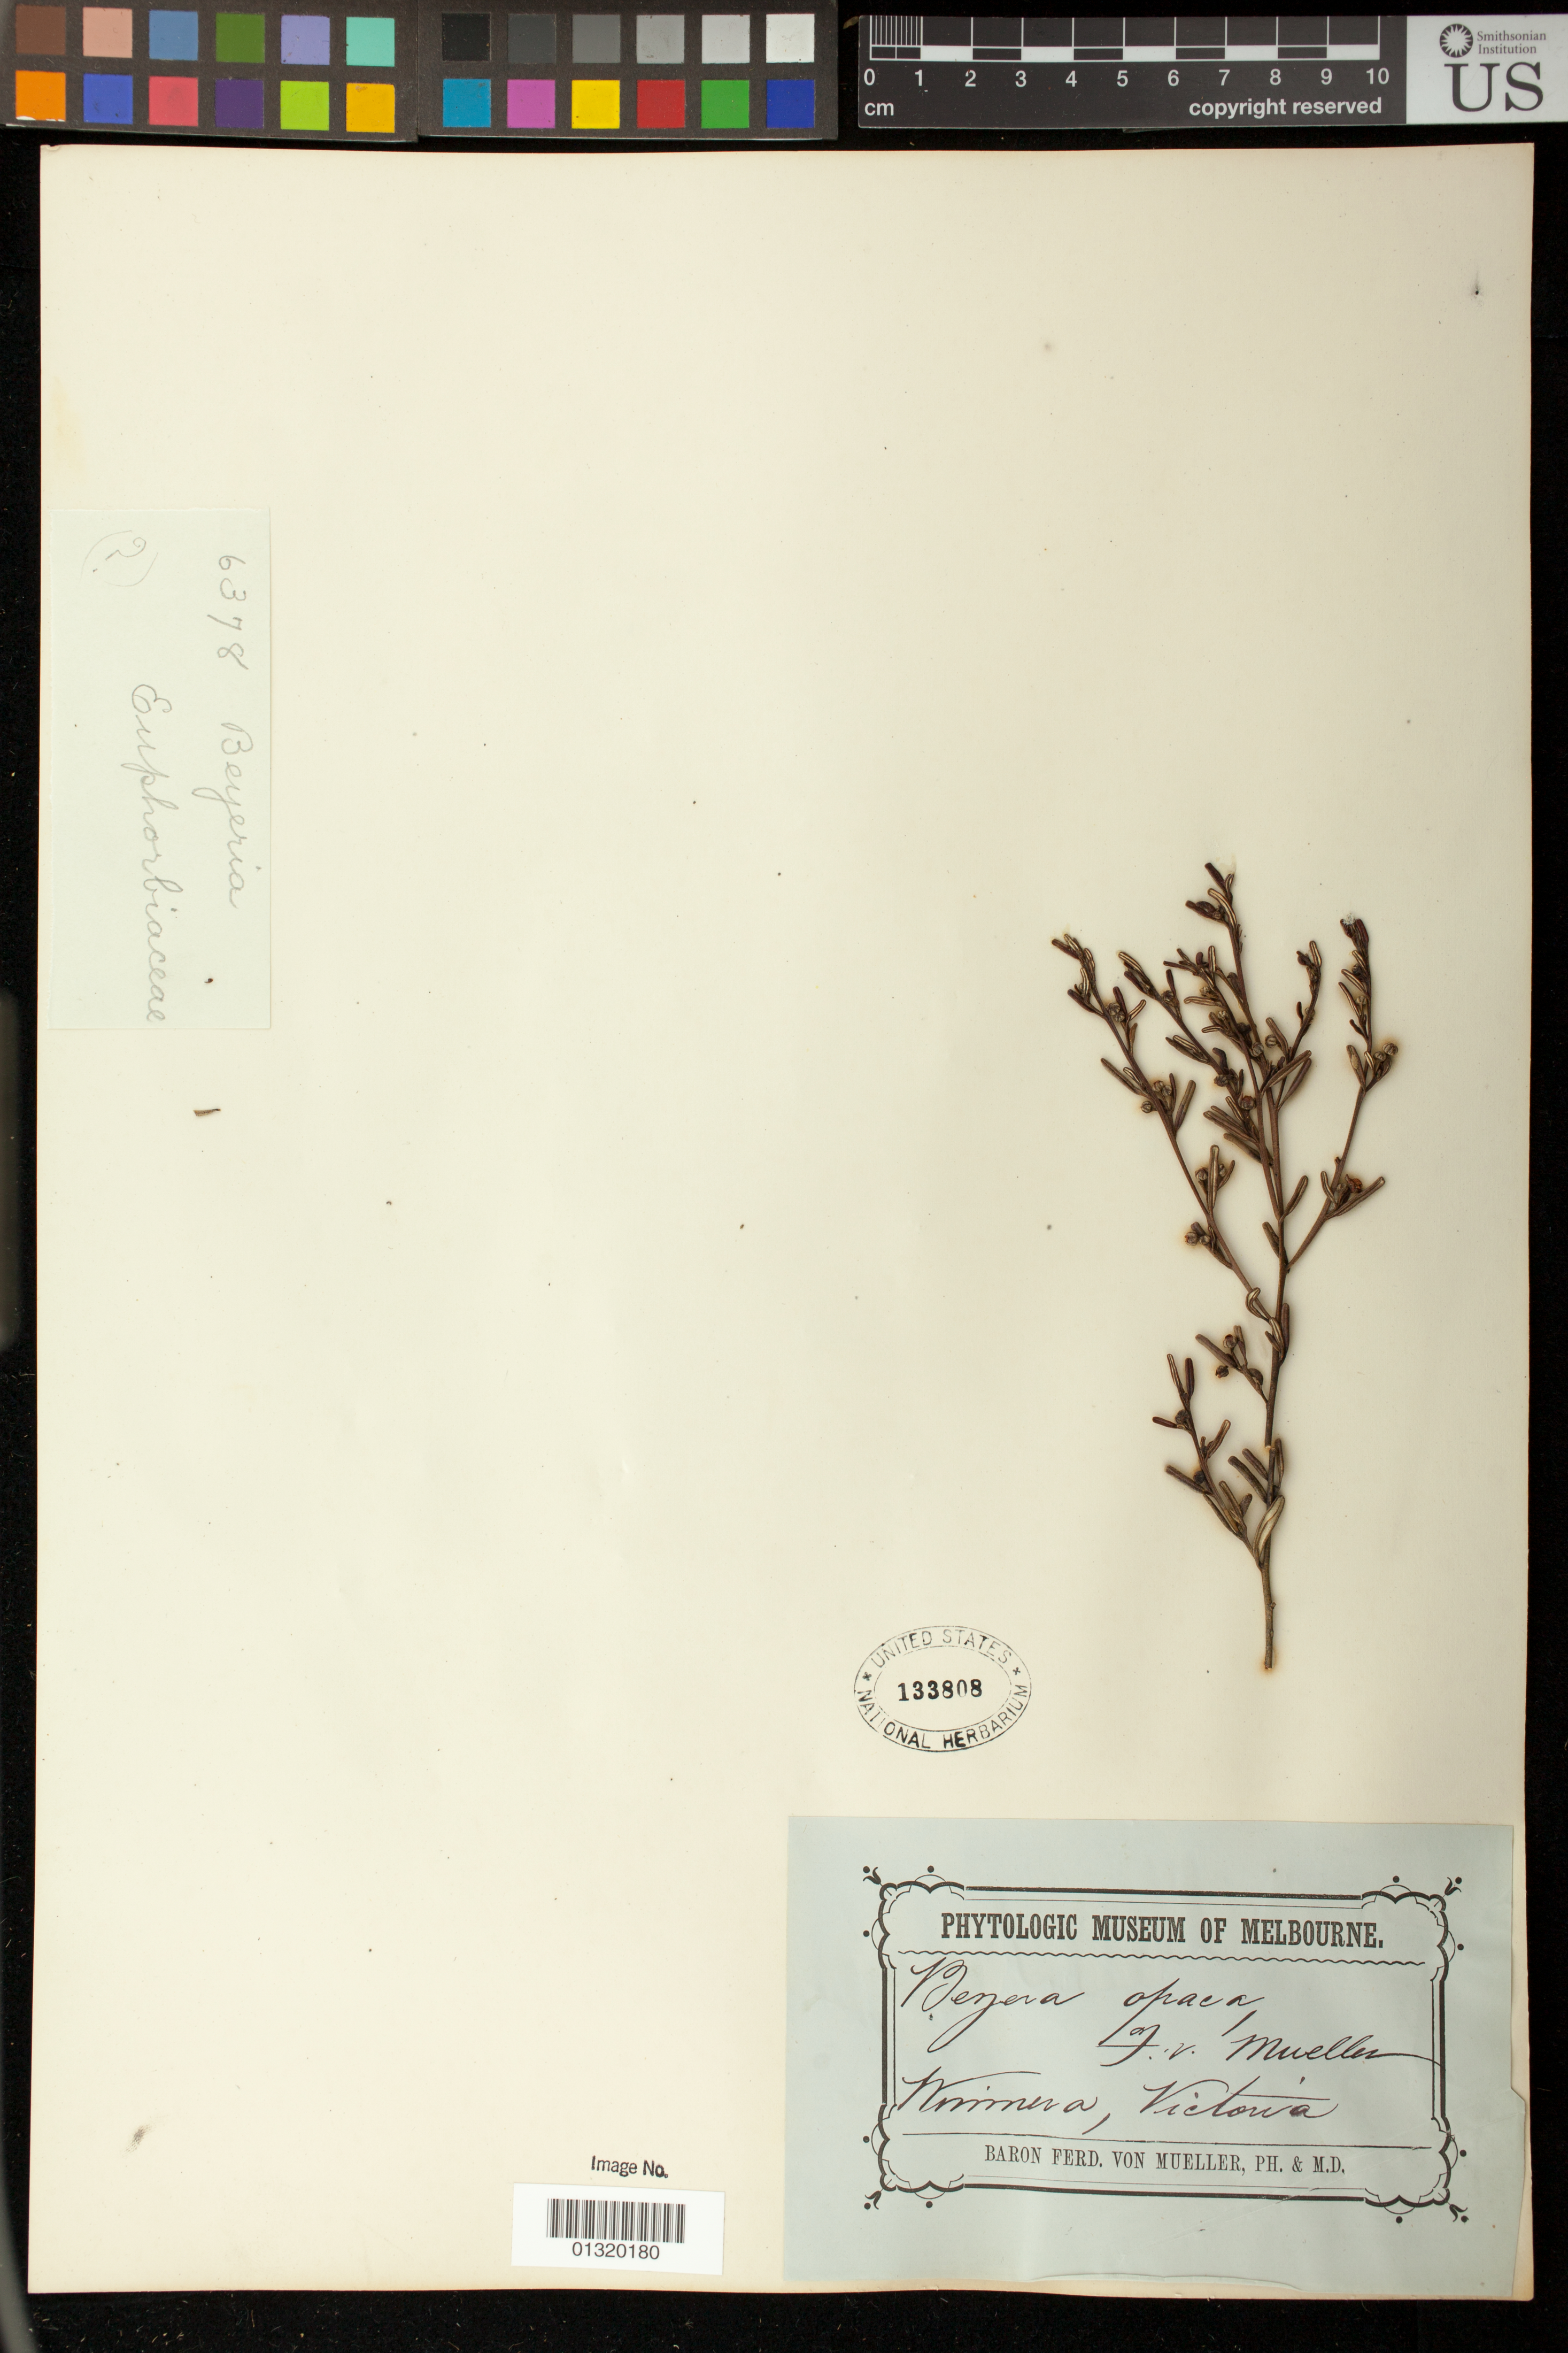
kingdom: Plantae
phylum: Tracheophyta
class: Magnoliopsida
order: Malpighiales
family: Euphorbiaceae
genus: Beyeria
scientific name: Beyeria opaca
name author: F. Muell.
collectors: B. von Mueller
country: Australia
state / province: Victoria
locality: Wimmera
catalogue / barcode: US 133808